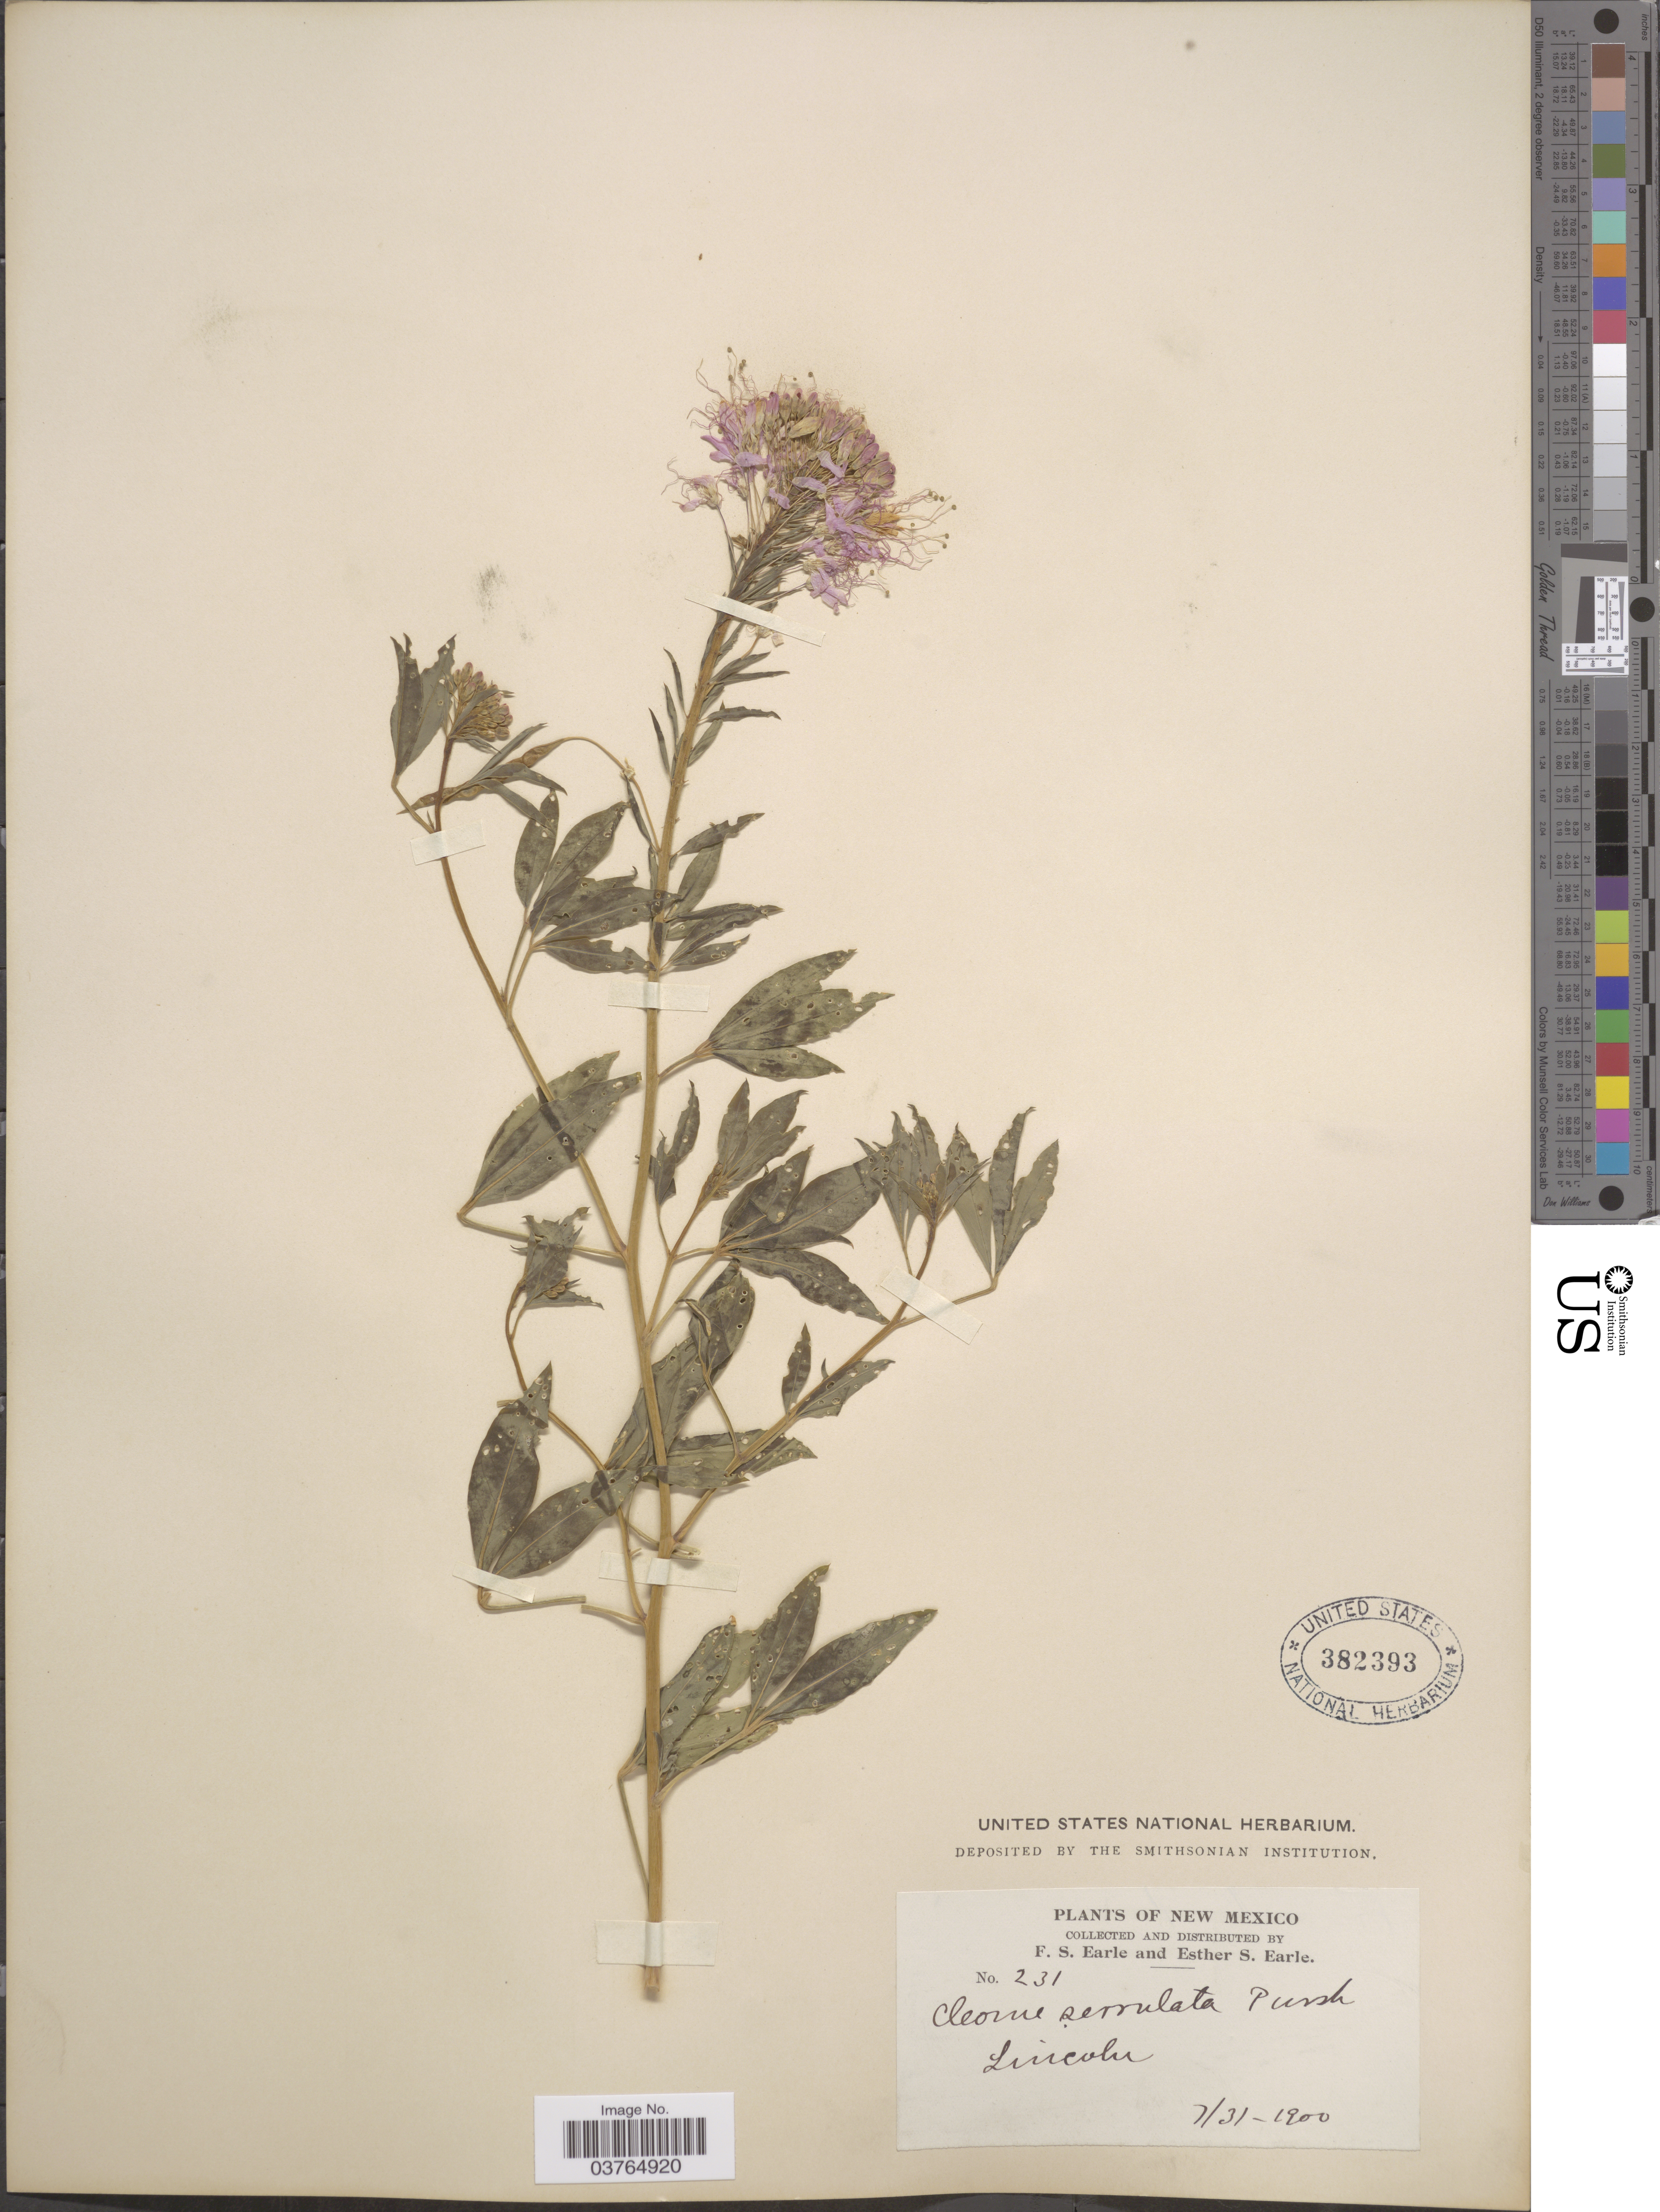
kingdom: Plantae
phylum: Tracheophyta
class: Magnoliopsida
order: Brassicales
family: Cleomaceae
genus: Cleomella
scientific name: Cleomella serrulata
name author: (Pursh) Roalson & J.C. Hall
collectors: F. S. Earle & E. S. Earle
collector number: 231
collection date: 1900-07-31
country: United States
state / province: New Mexico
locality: Lincoln.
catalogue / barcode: US 382393